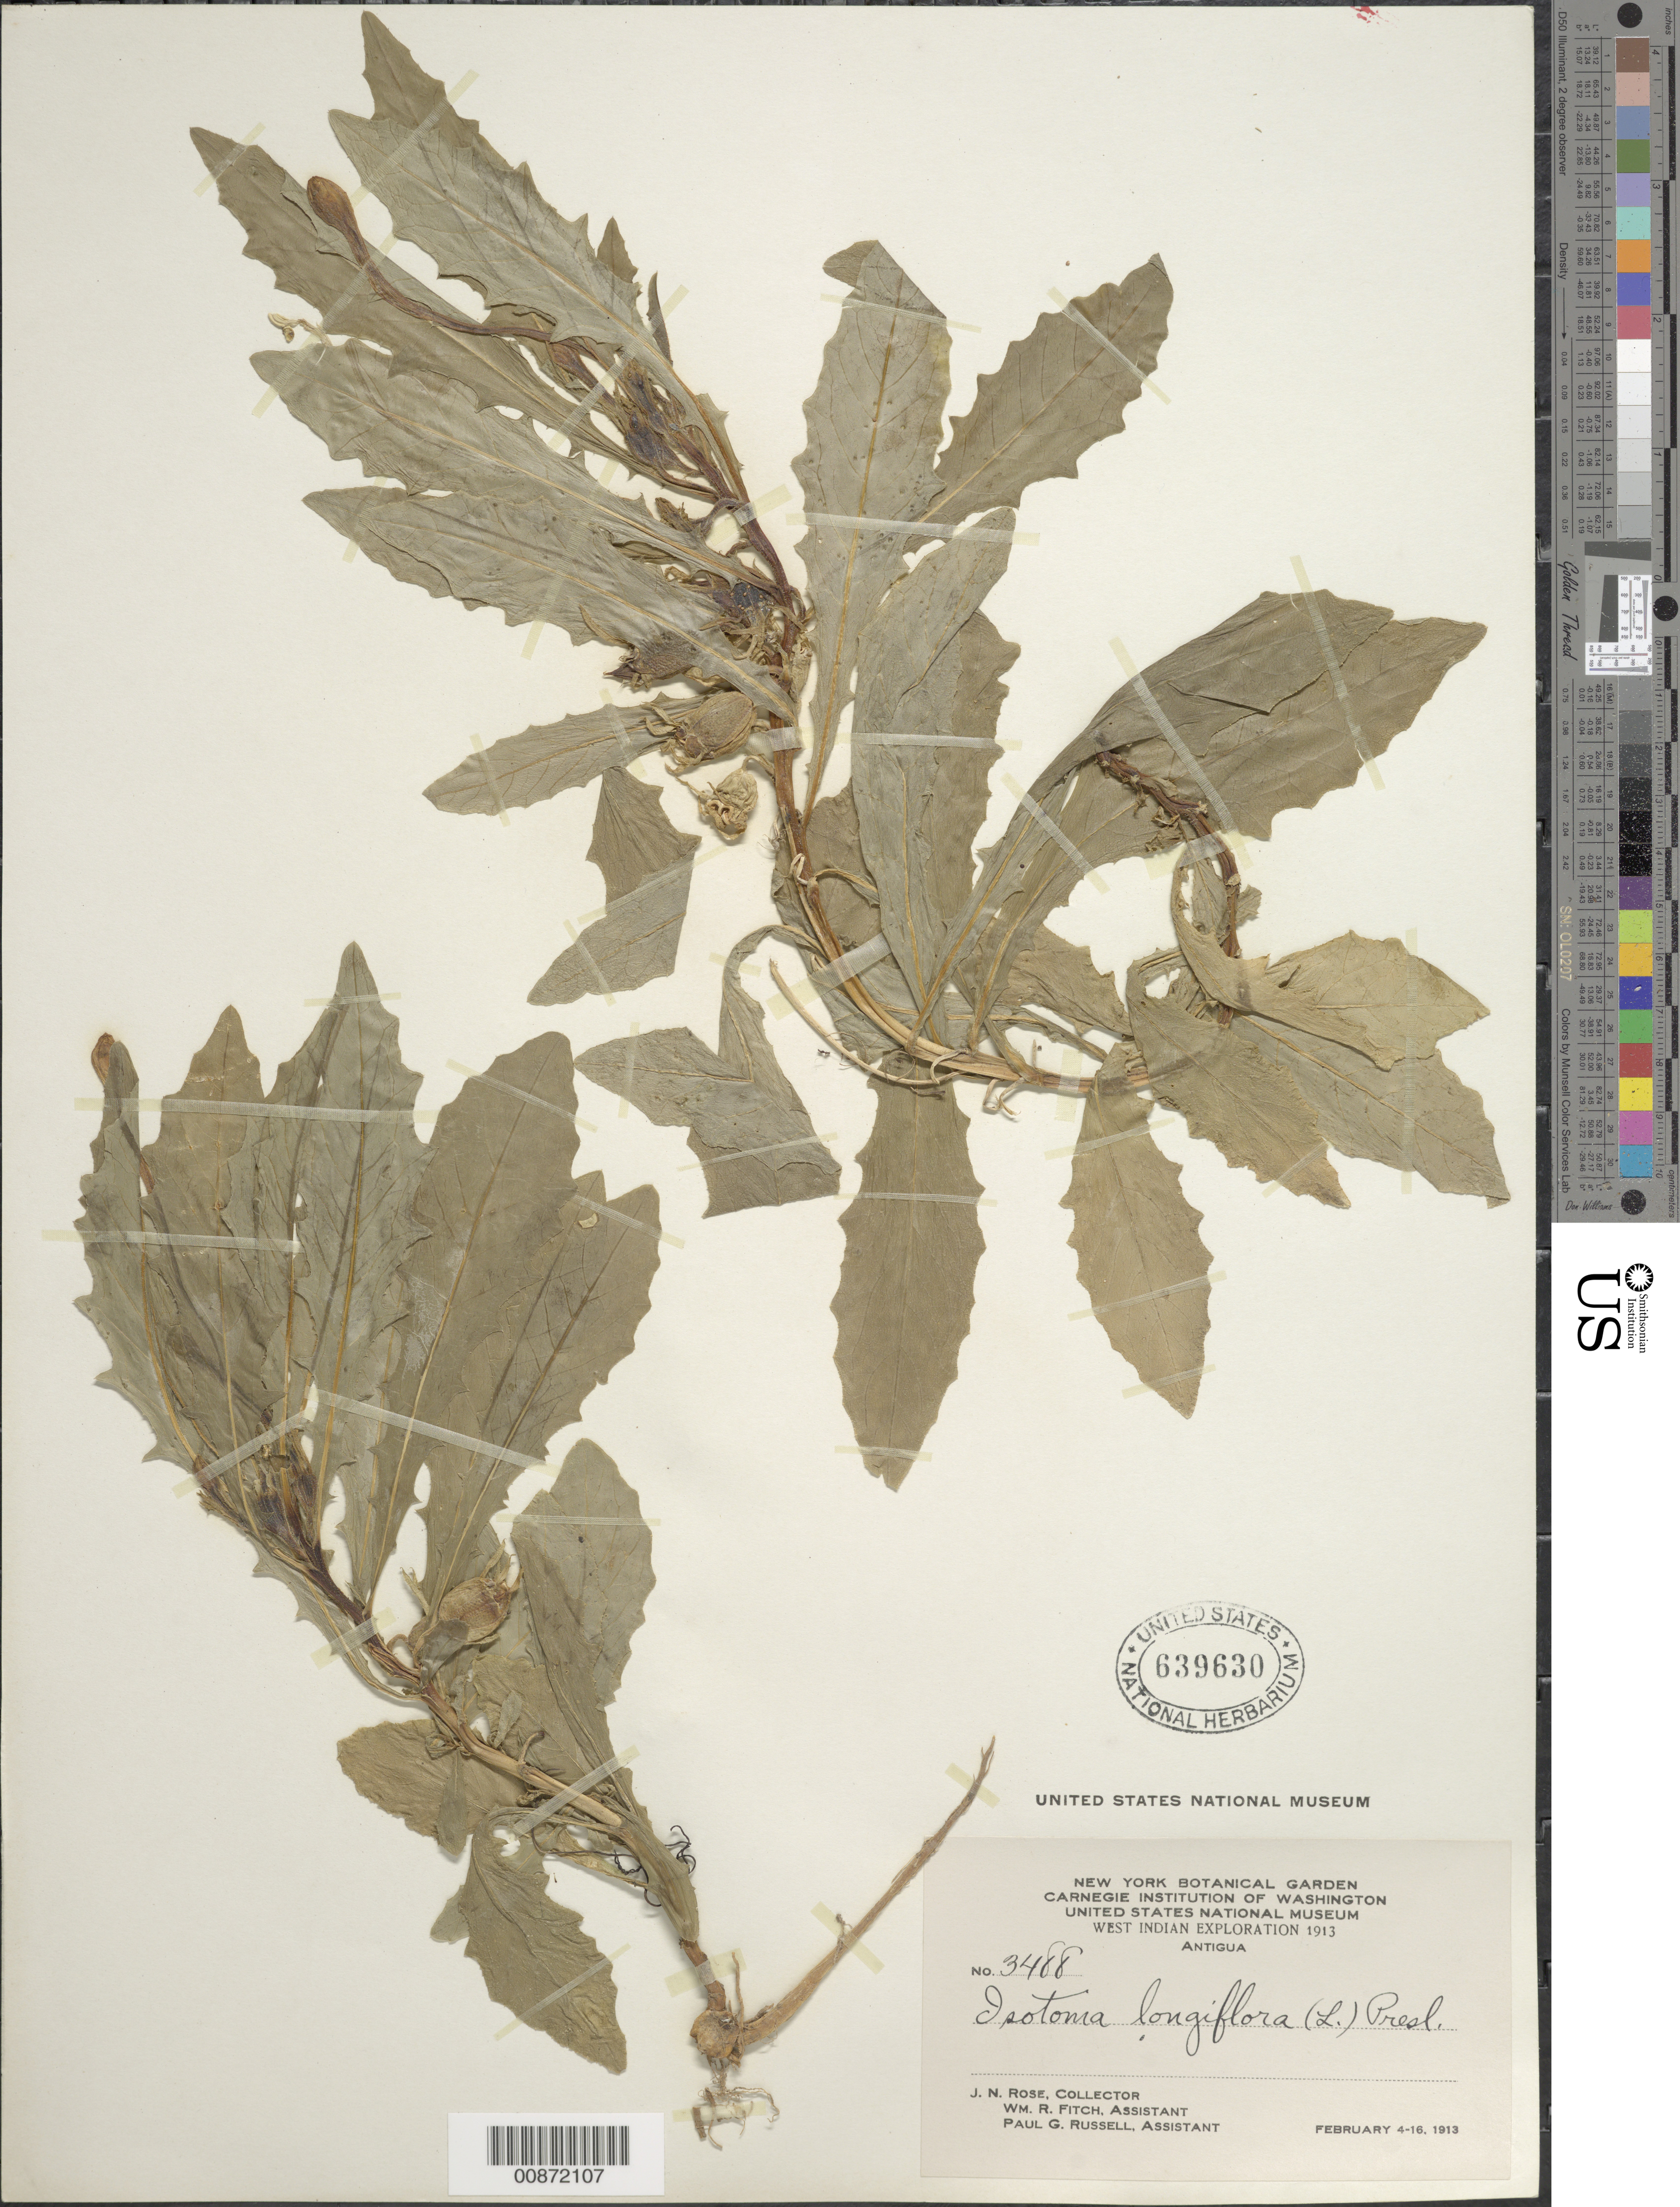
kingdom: Plantae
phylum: Tracheophyta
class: Magnoliopsida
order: Asterales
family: Campanulaceae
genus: Hippobroma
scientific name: Hippobroma longiflora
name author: (L.) G. Don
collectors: J. N. Rose, W. R. Fitch & P. G. Russell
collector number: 3488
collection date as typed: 04 Feb 1913 to 16 Feb 1913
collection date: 1913-02-04/1913-02-16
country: Antigua and Barbuda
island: Leeward Is.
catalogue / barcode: US 639630